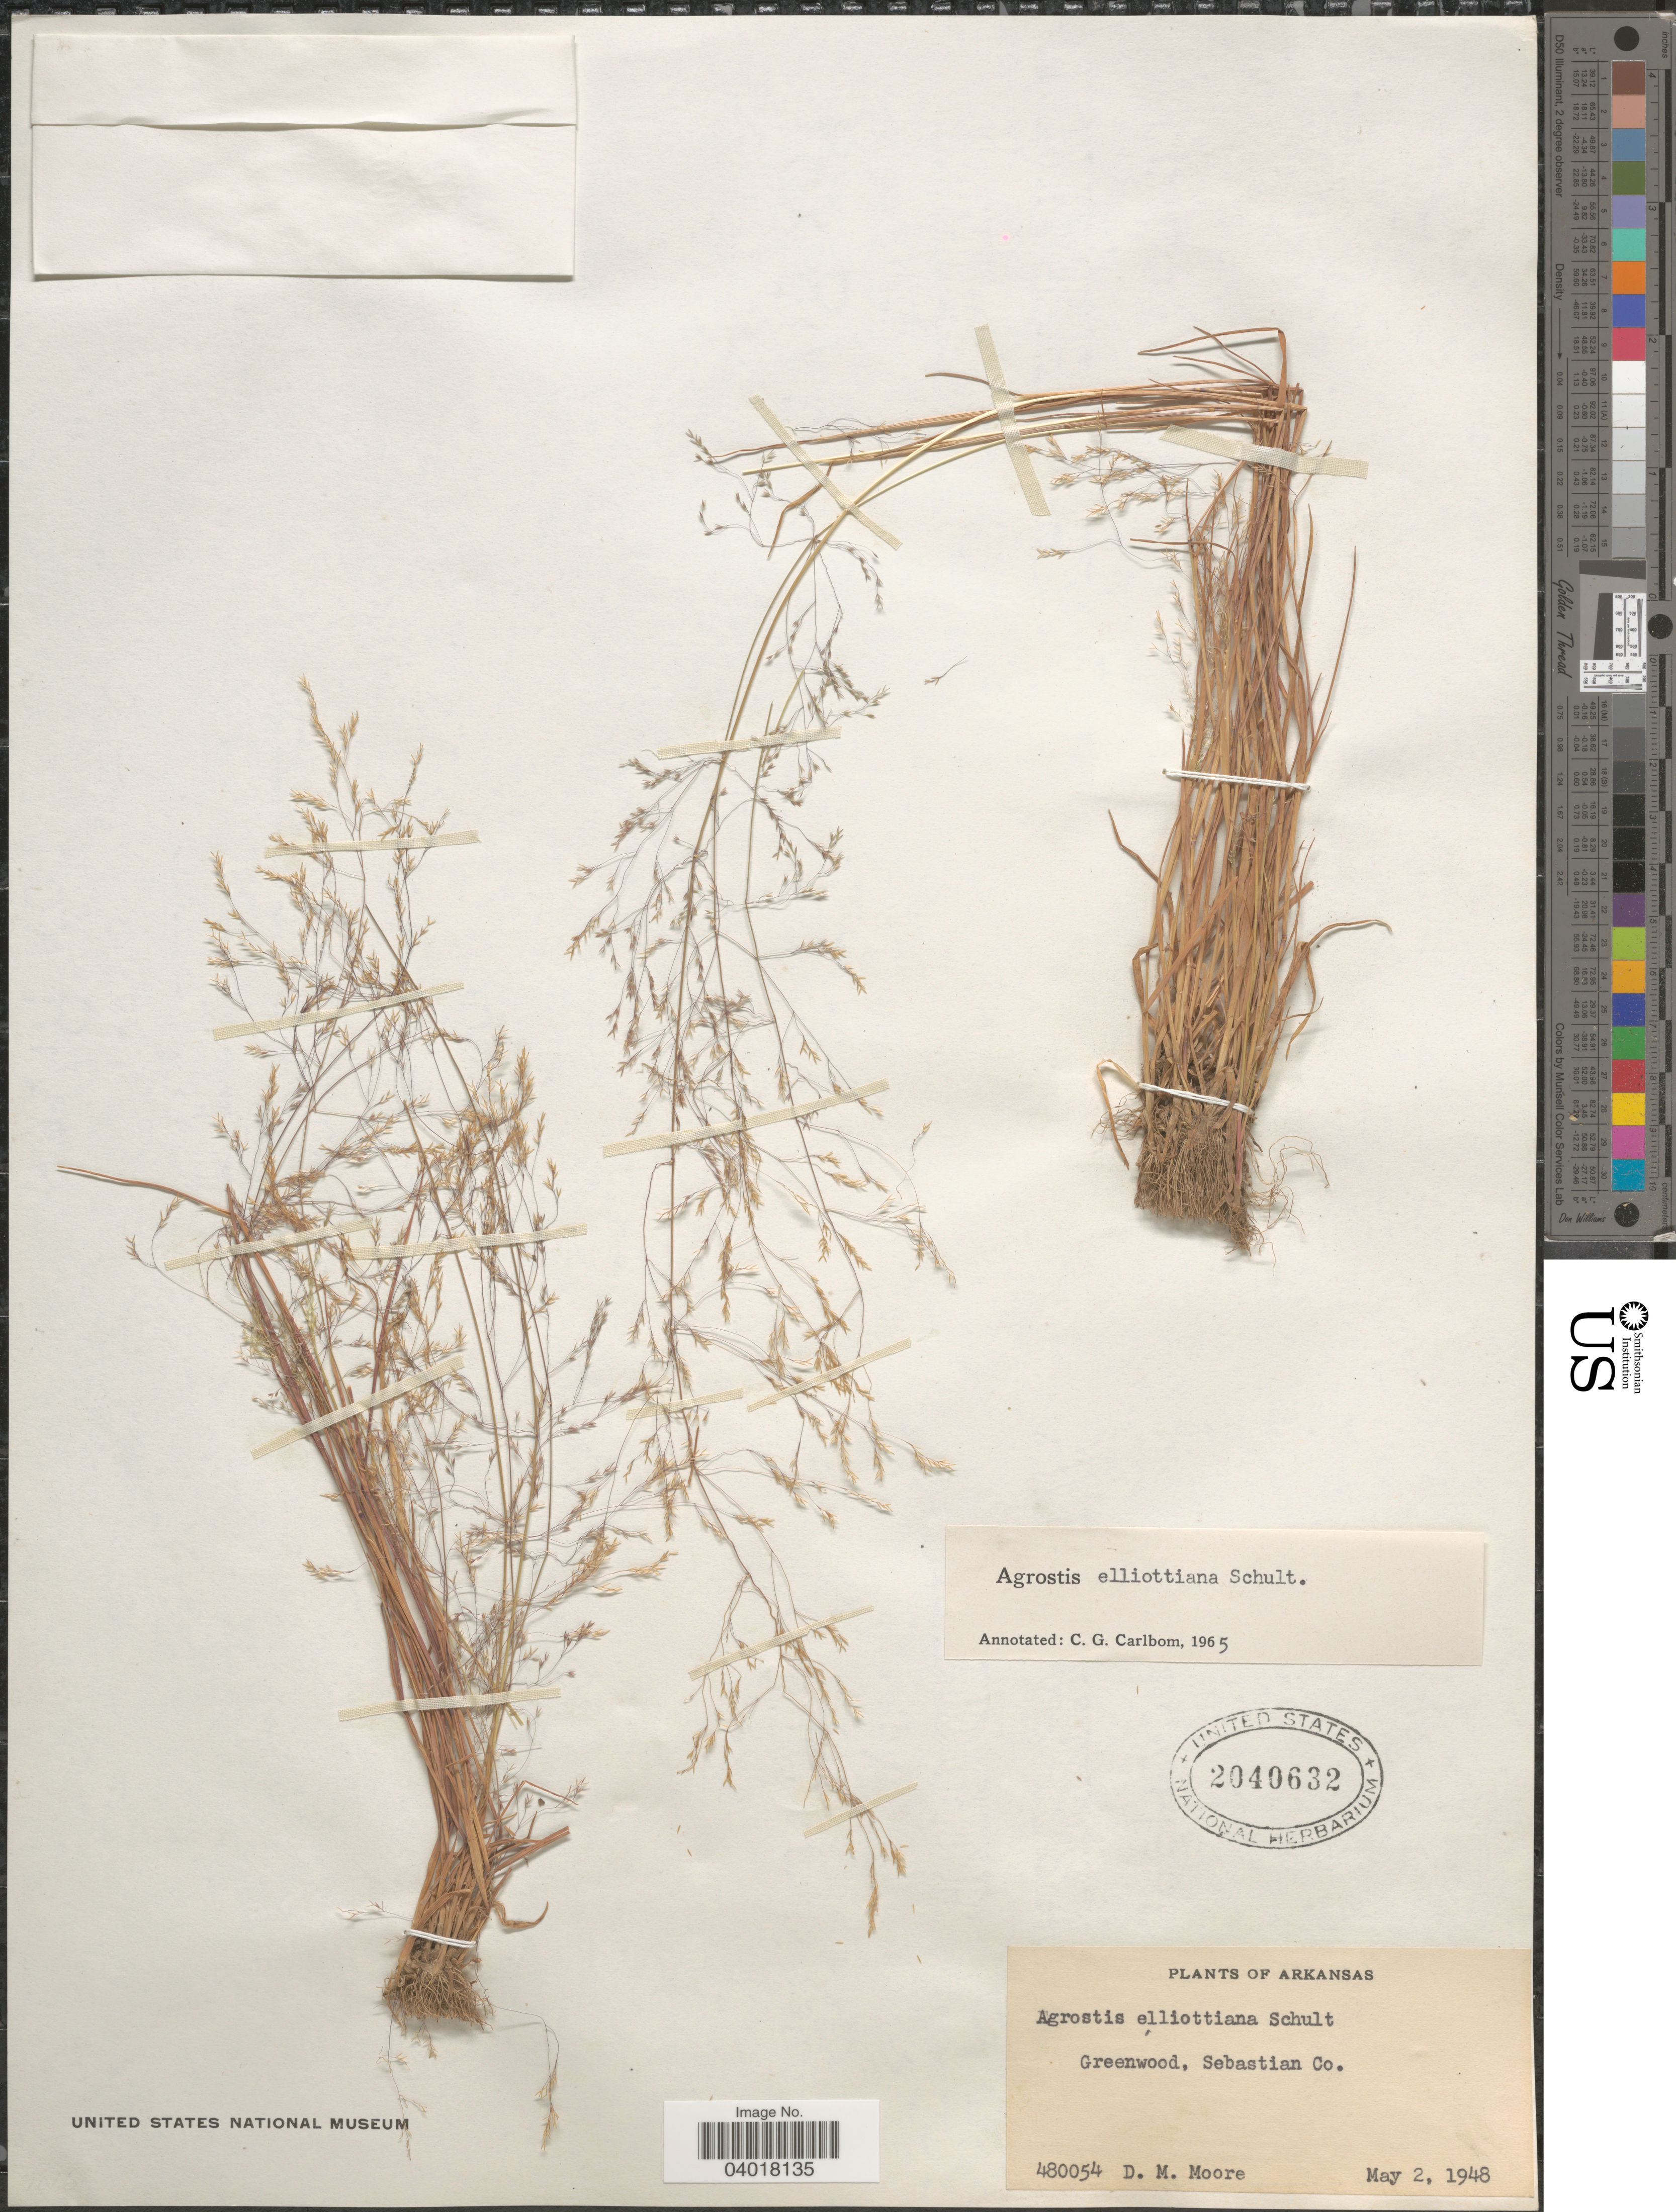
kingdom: Plantae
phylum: Tracheophyta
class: Liliopsida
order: Poales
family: Poaceae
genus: Agrostis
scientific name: Agrostis elliottiana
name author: Schult.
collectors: D. Moore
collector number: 480054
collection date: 1948-05-02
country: United States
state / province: Arkansas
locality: Greenwood, Sebastian Co.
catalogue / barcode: US 2040632